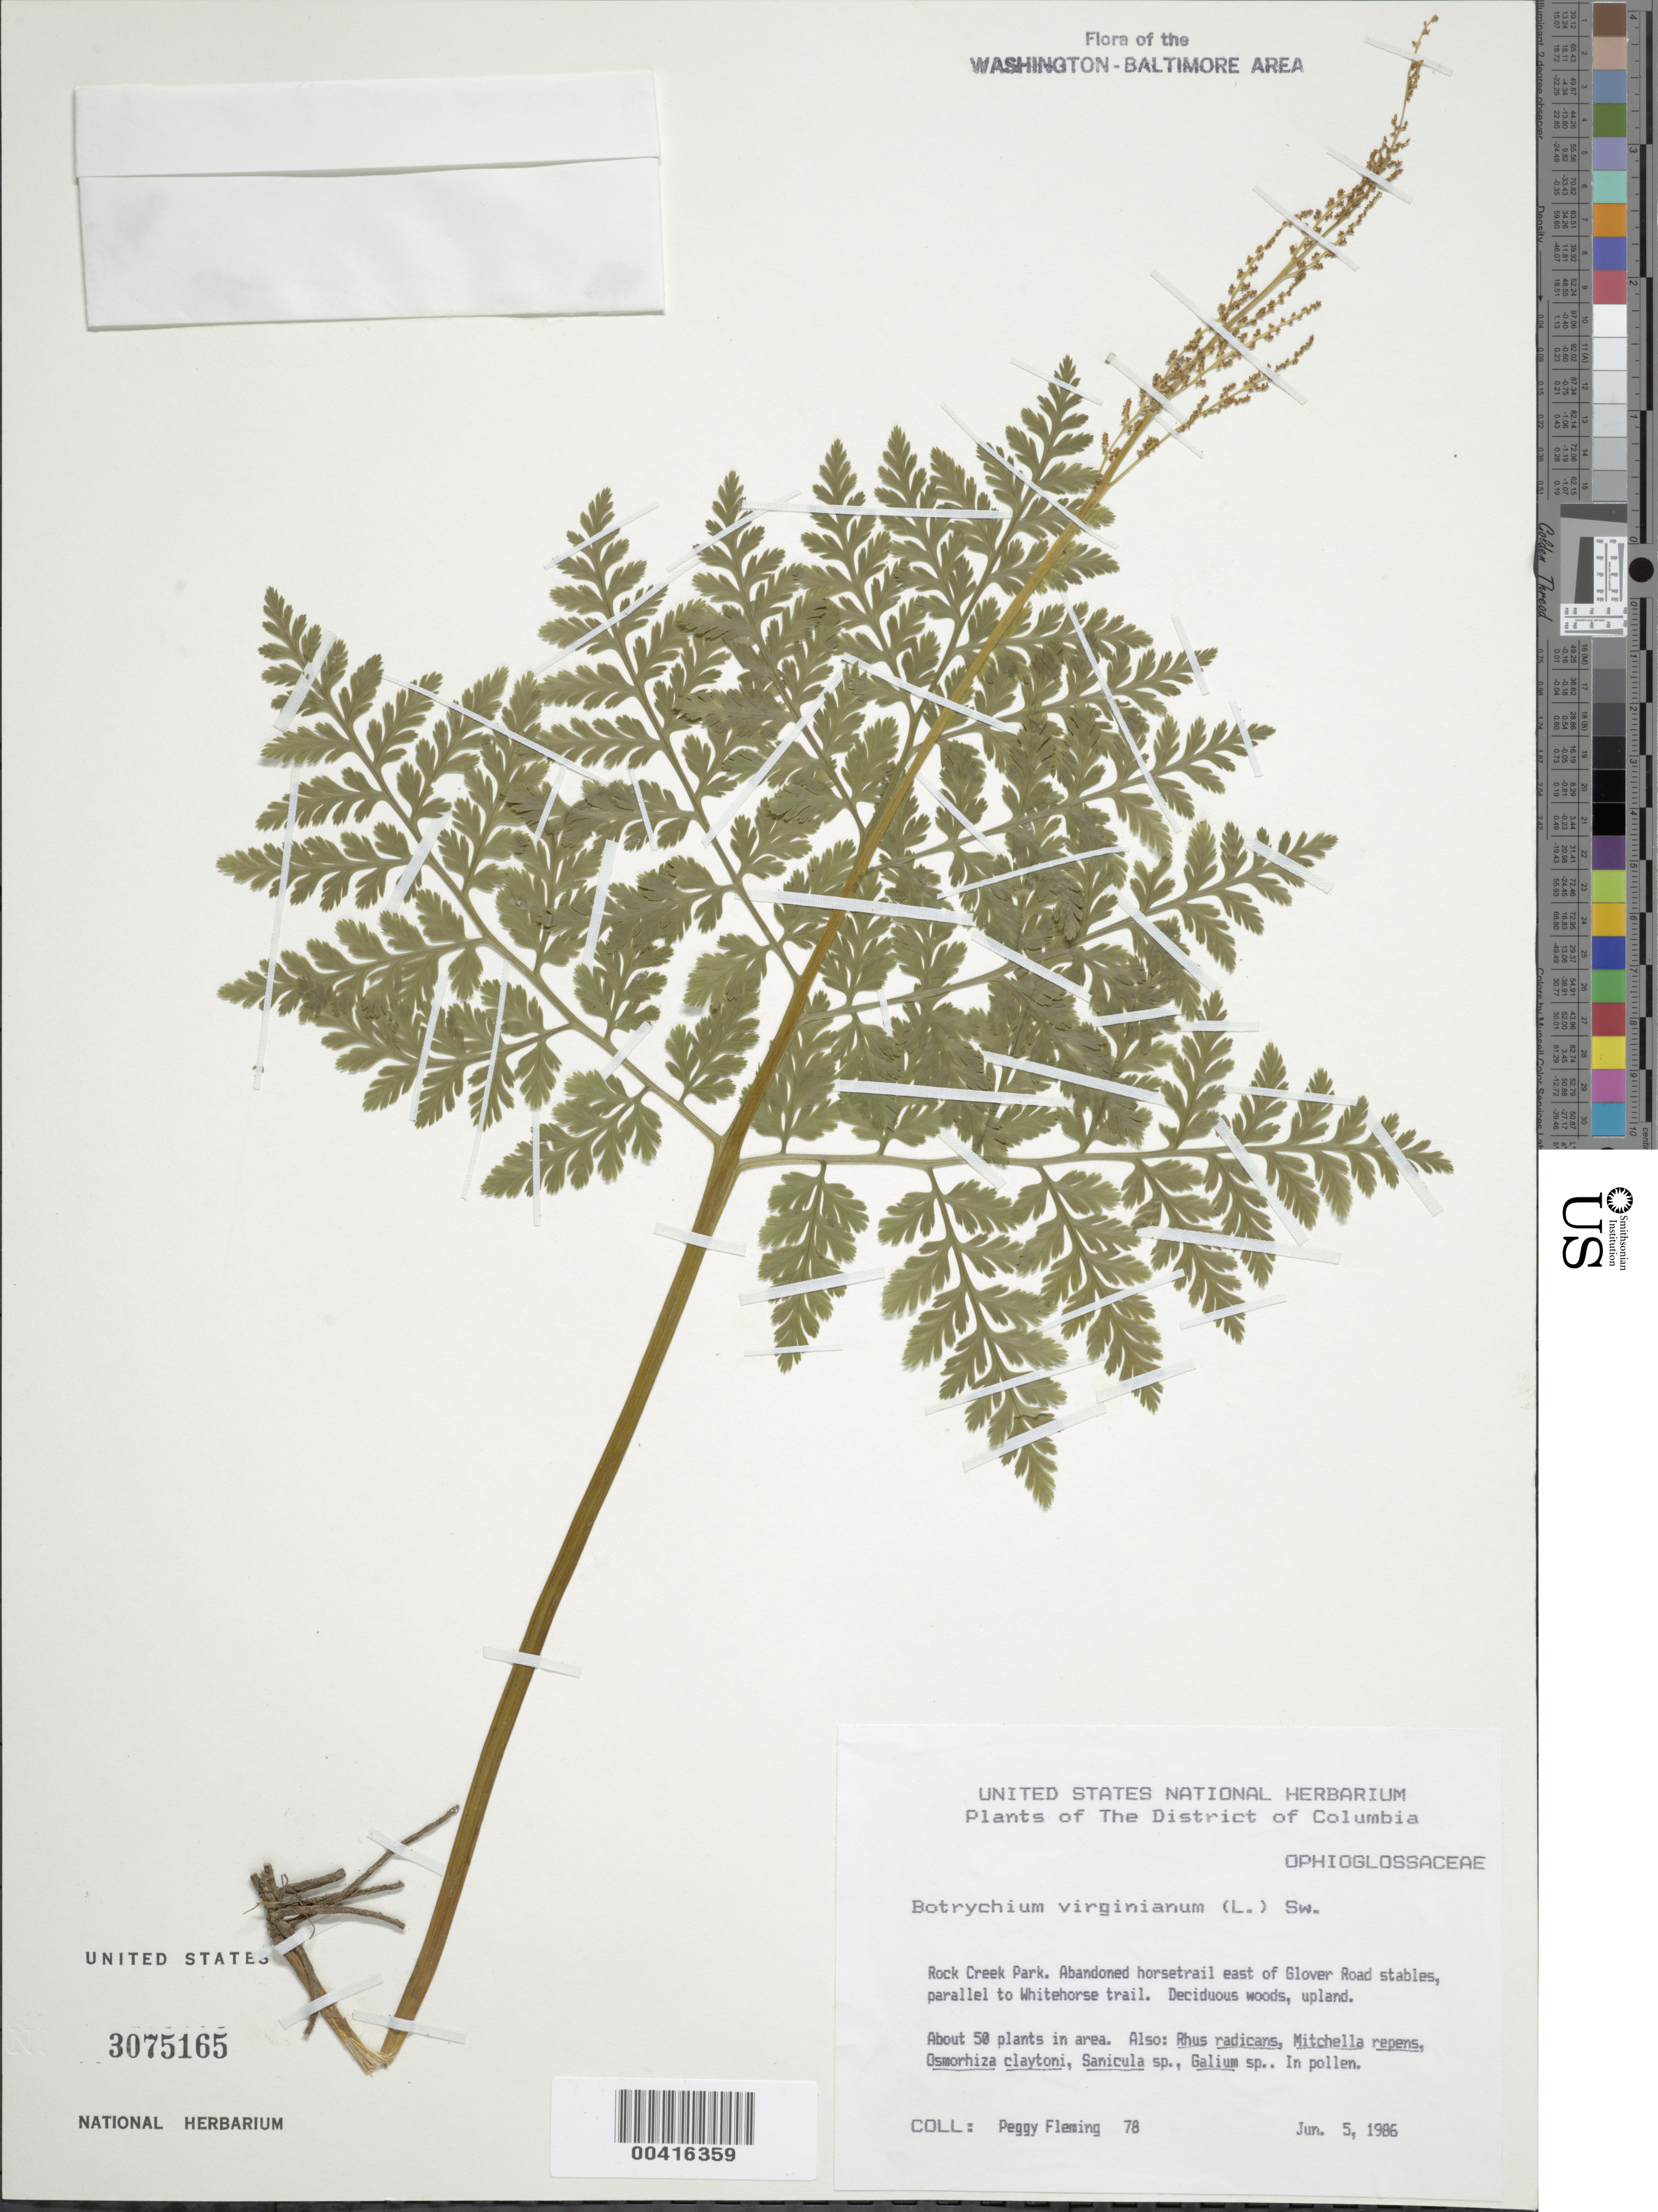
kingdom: Plantae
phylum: Tracheophyta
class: Polypodiopsida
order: Ophioglossales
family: Ophioglossaceae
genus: Botrychium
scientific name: Botrychium virginianum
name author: (L.) Sw.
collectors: P. Fleming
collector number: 78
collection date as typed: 05 Jun 1986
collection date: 1986-06-05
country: United States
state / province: District of Columbia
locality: Rock Creek Park, E of Glover Road Stables Rock Creek Park and Vicinity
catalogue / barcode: US 3075165